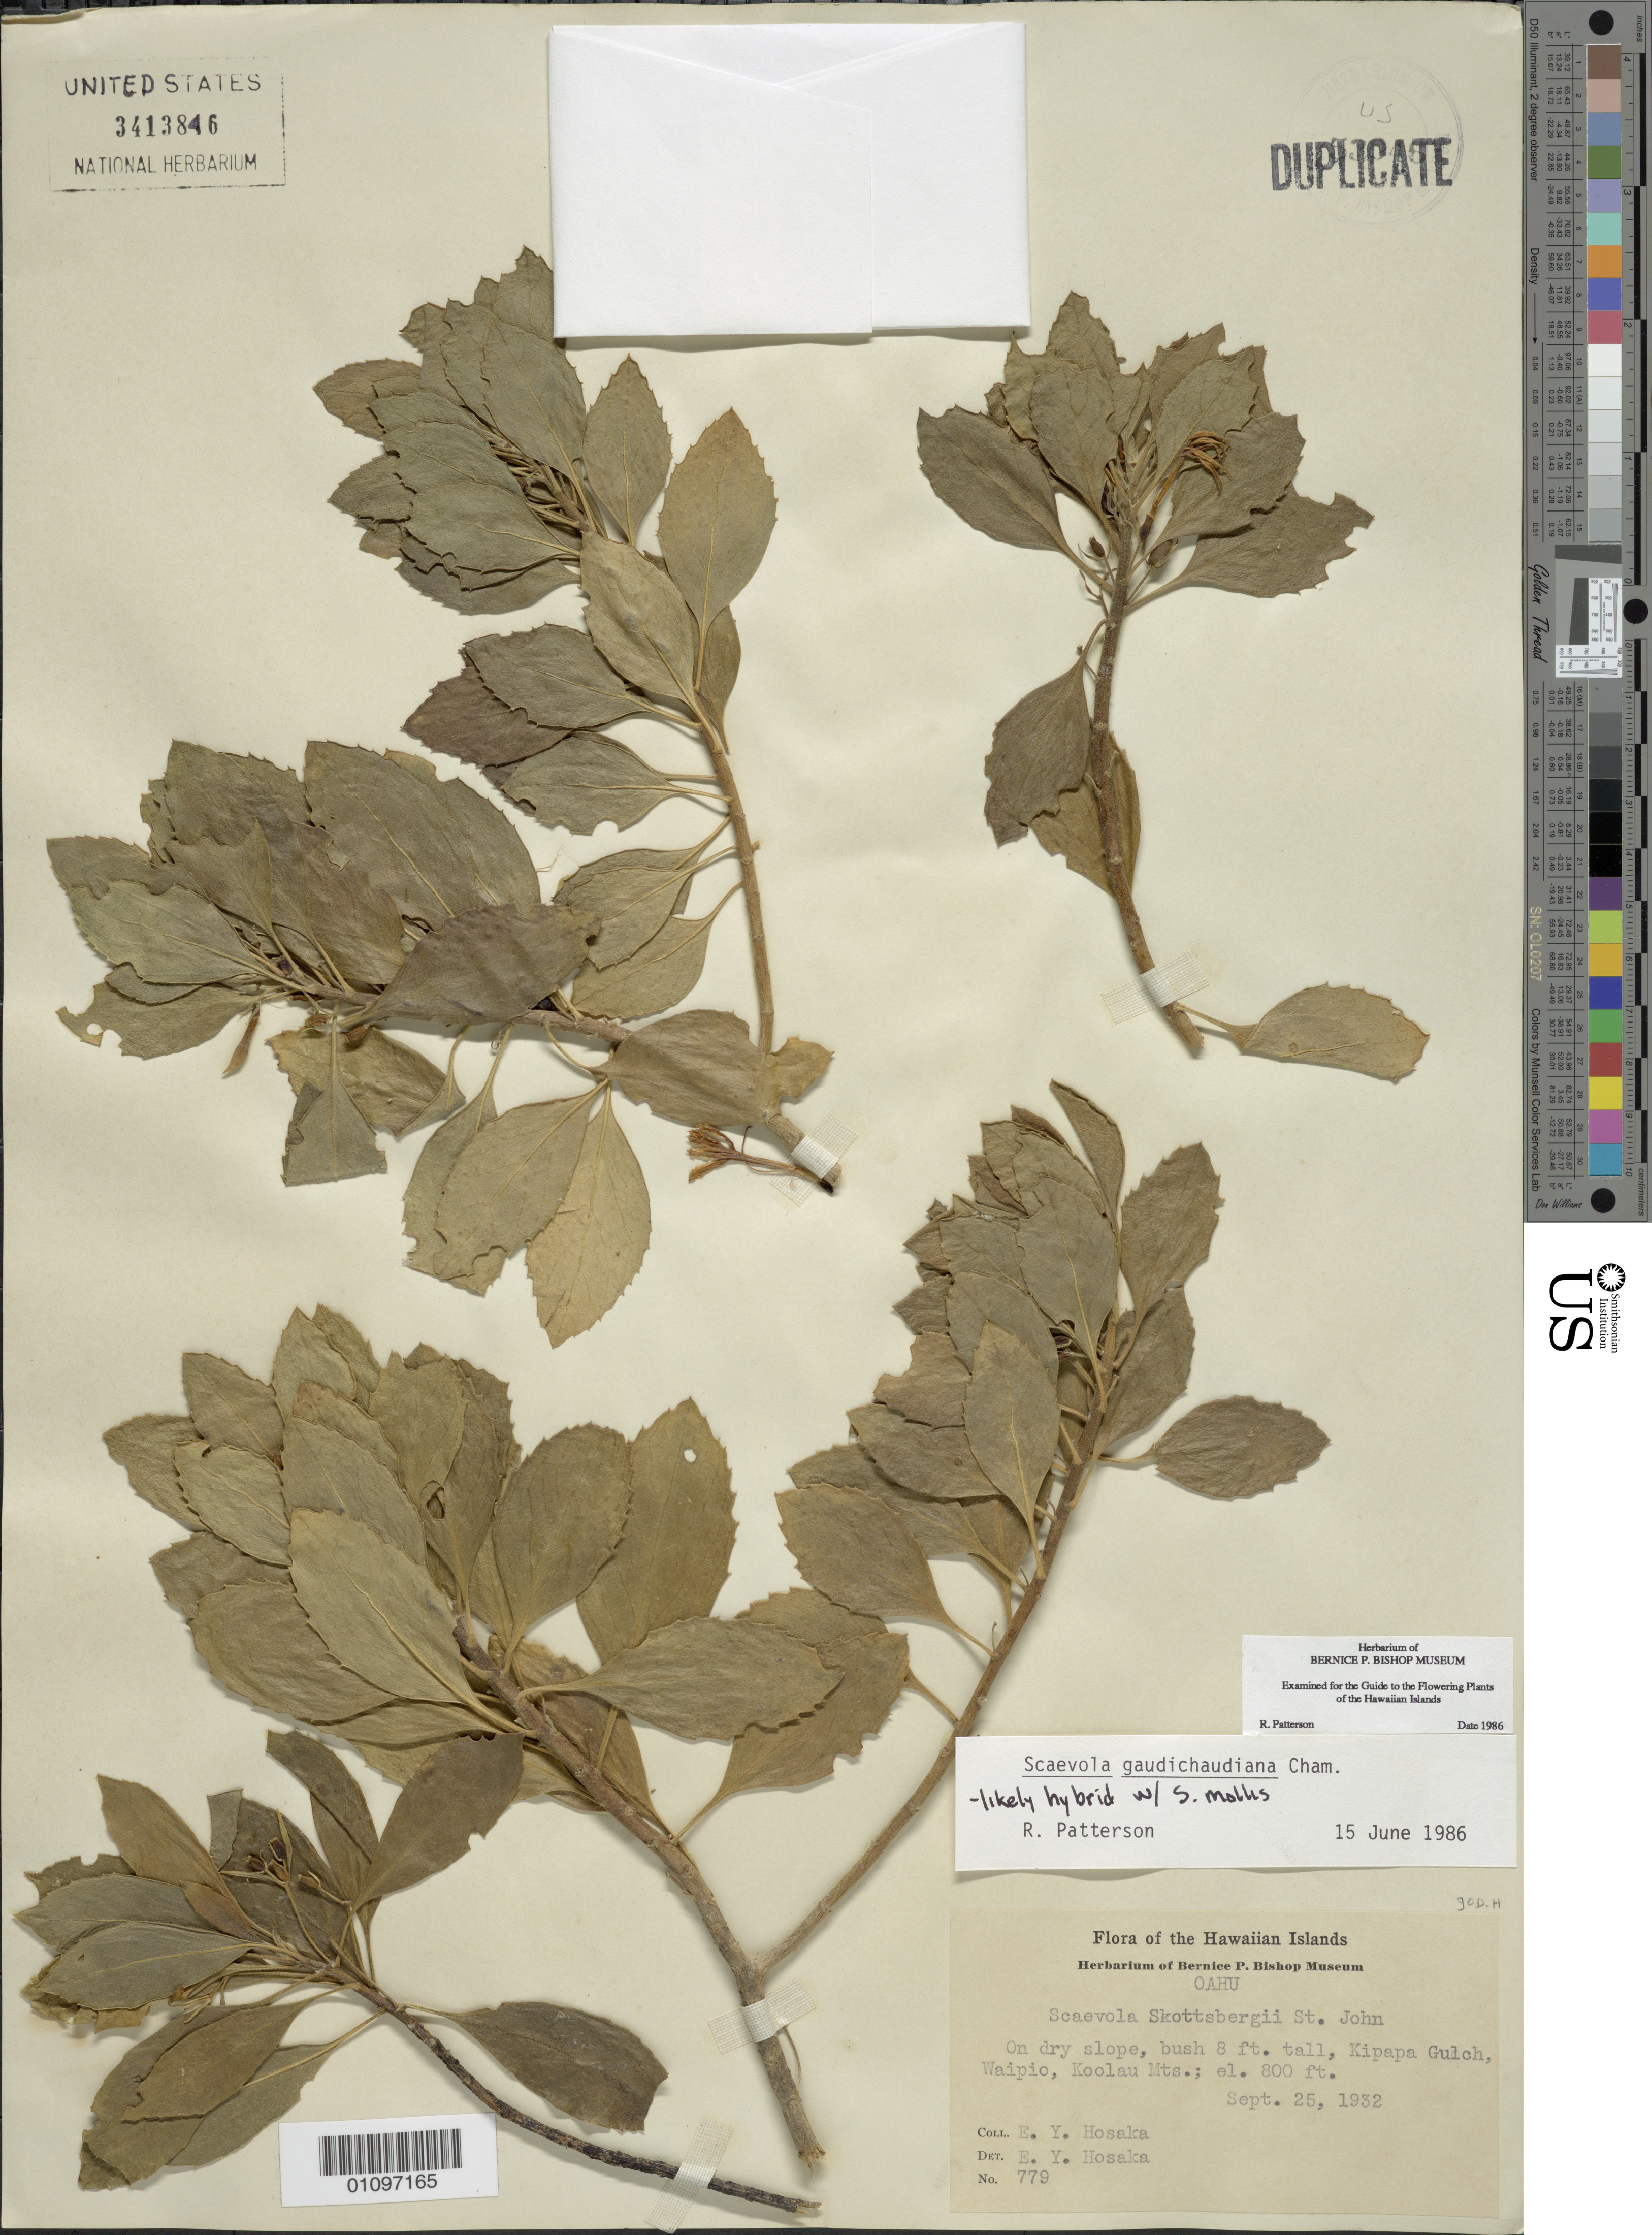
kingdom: Plantae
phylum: Tracheophyta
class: Magnoliopsida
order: Asterales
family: Goodeniaceae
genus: Scaevola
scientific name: Scaevola gaudichaudiana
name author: Cham.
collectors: E. Y. Hosaka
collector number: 779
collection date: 1932-09-25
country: United States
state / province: Hawaii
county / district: Honolulu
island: Oahu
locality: Kipapa gulch, Waipio, Koolau Mts.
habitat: dry slope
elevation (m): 244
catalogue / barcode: US 3413846